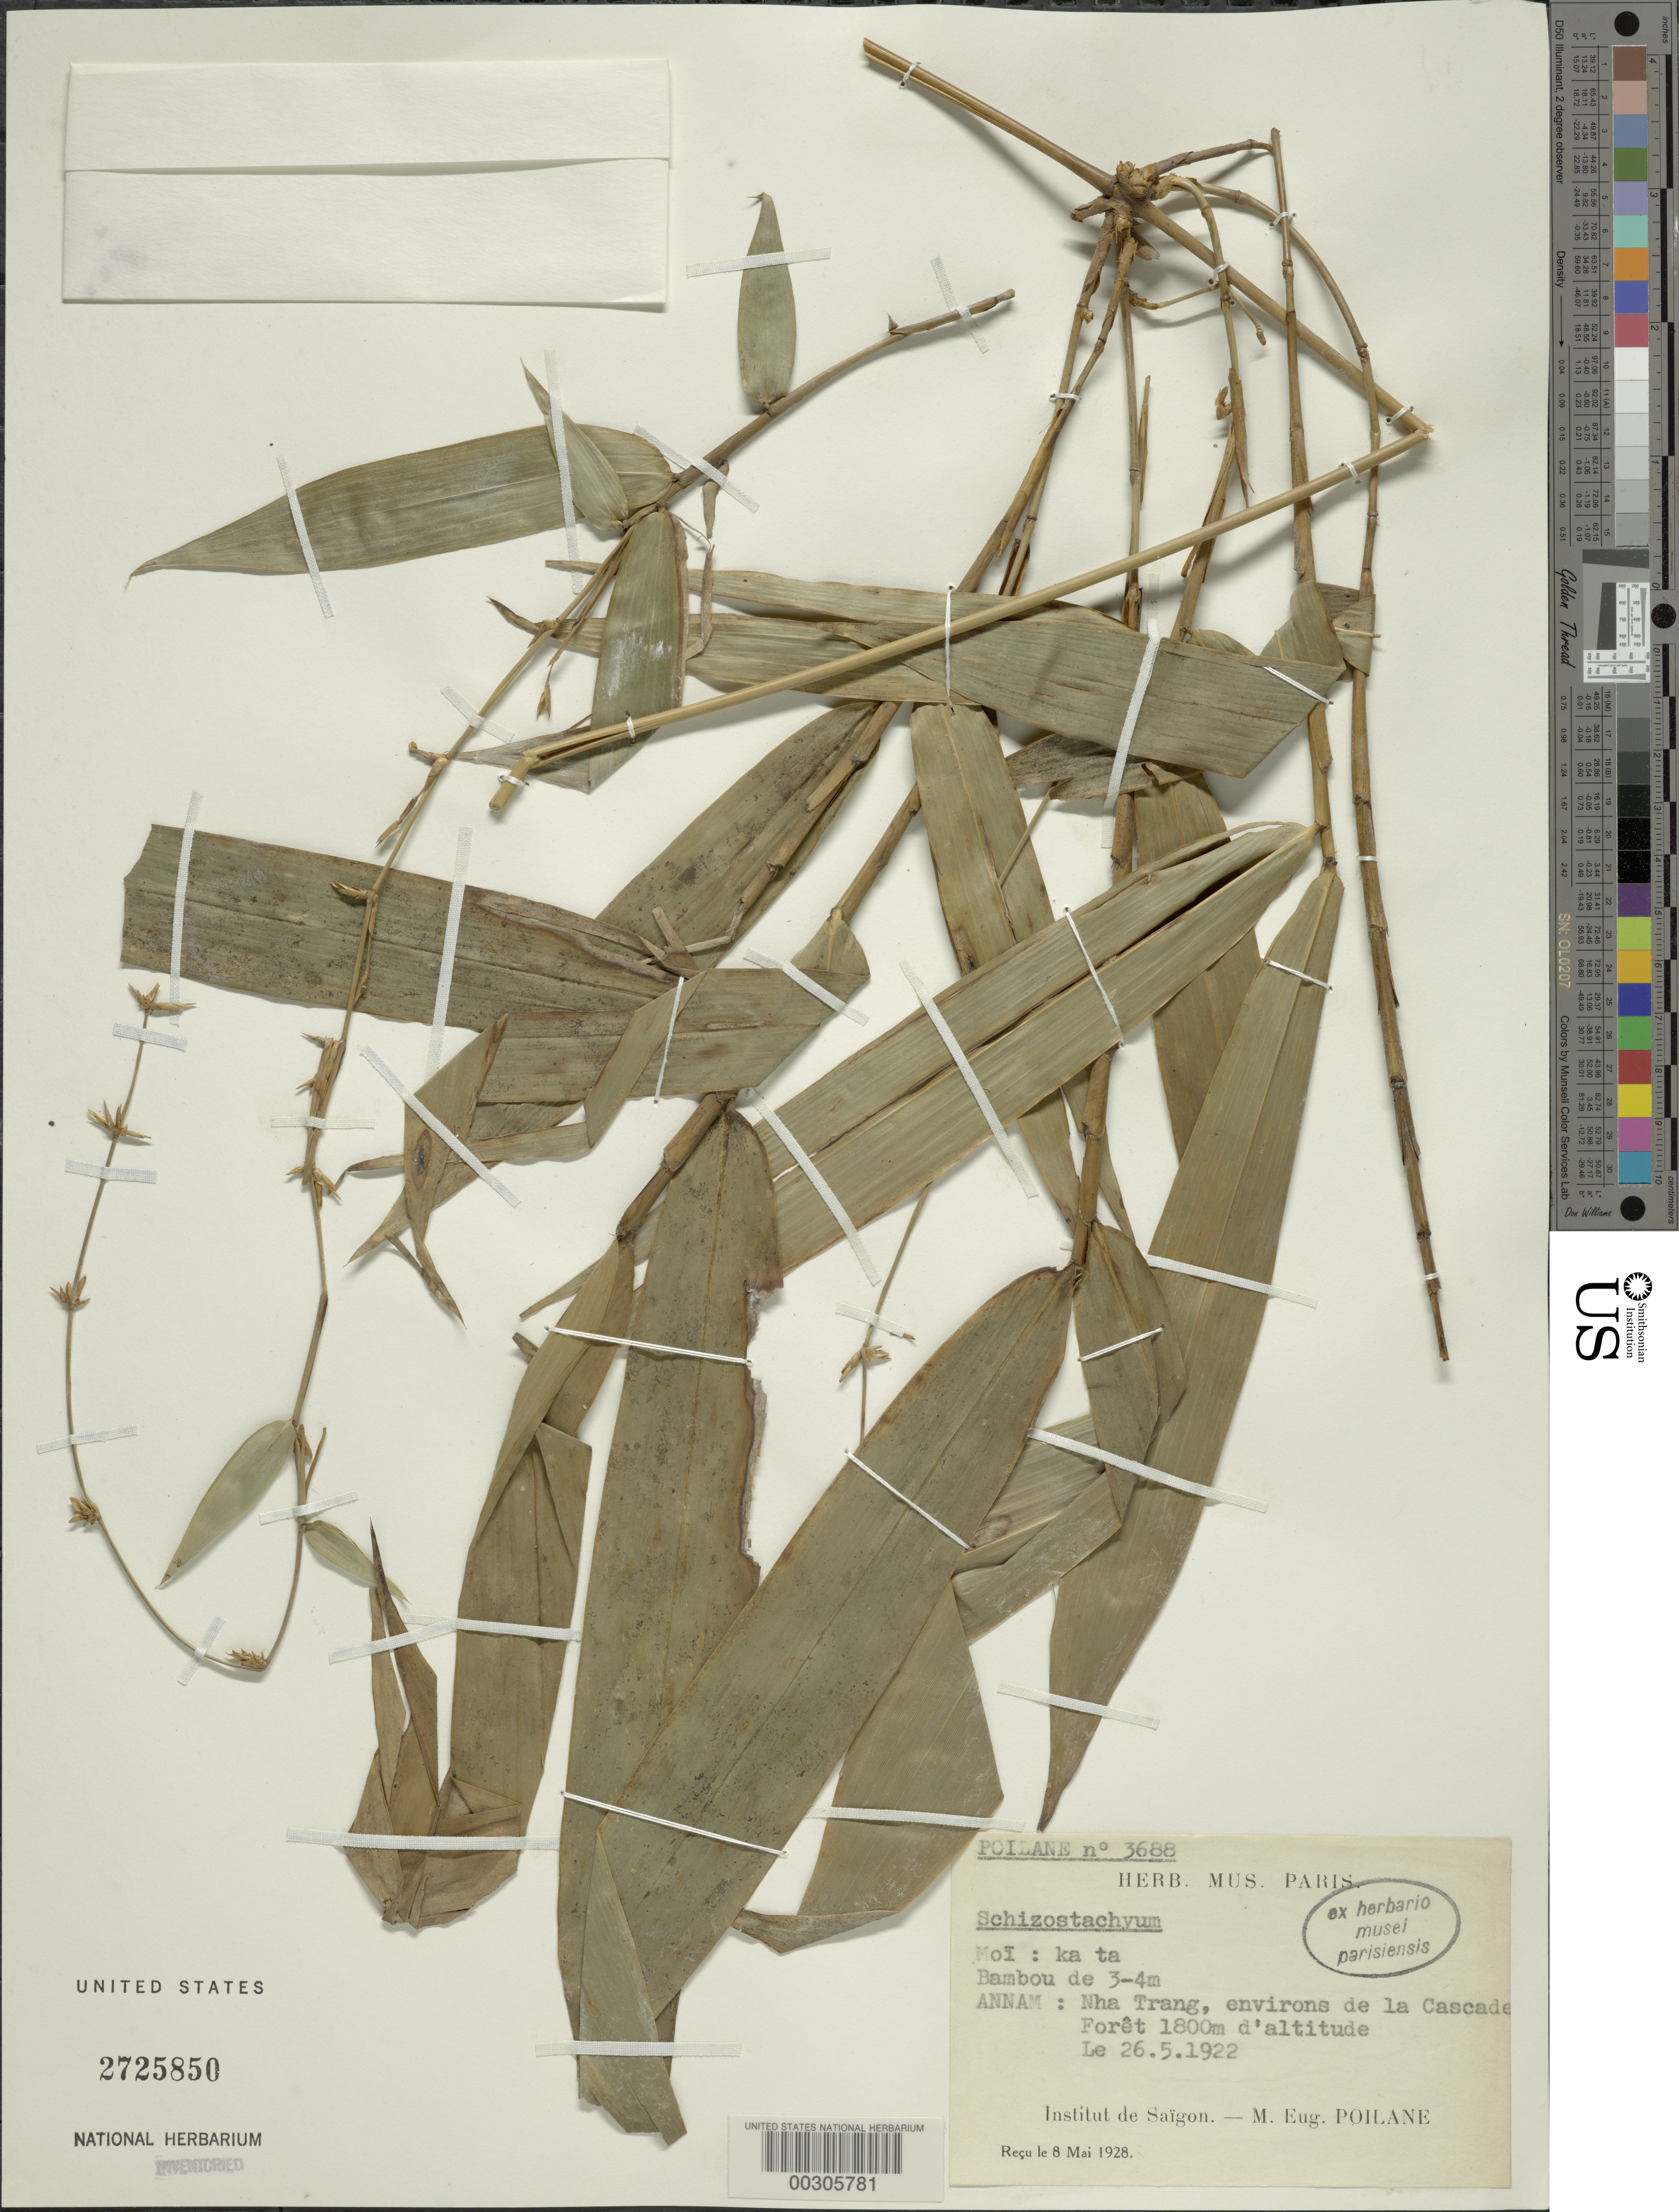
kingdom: Plantae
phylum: Tracheophyta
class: Liliopsida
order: Poales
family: Poaceae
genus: Schizostachyum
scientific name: Schizostachyum sp.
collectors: M. Poilane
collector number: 3688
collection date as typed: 26 May 1922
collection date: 1922-05-26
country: Vietnam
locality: Nha trang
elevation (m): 1800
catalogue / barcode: US 2725850